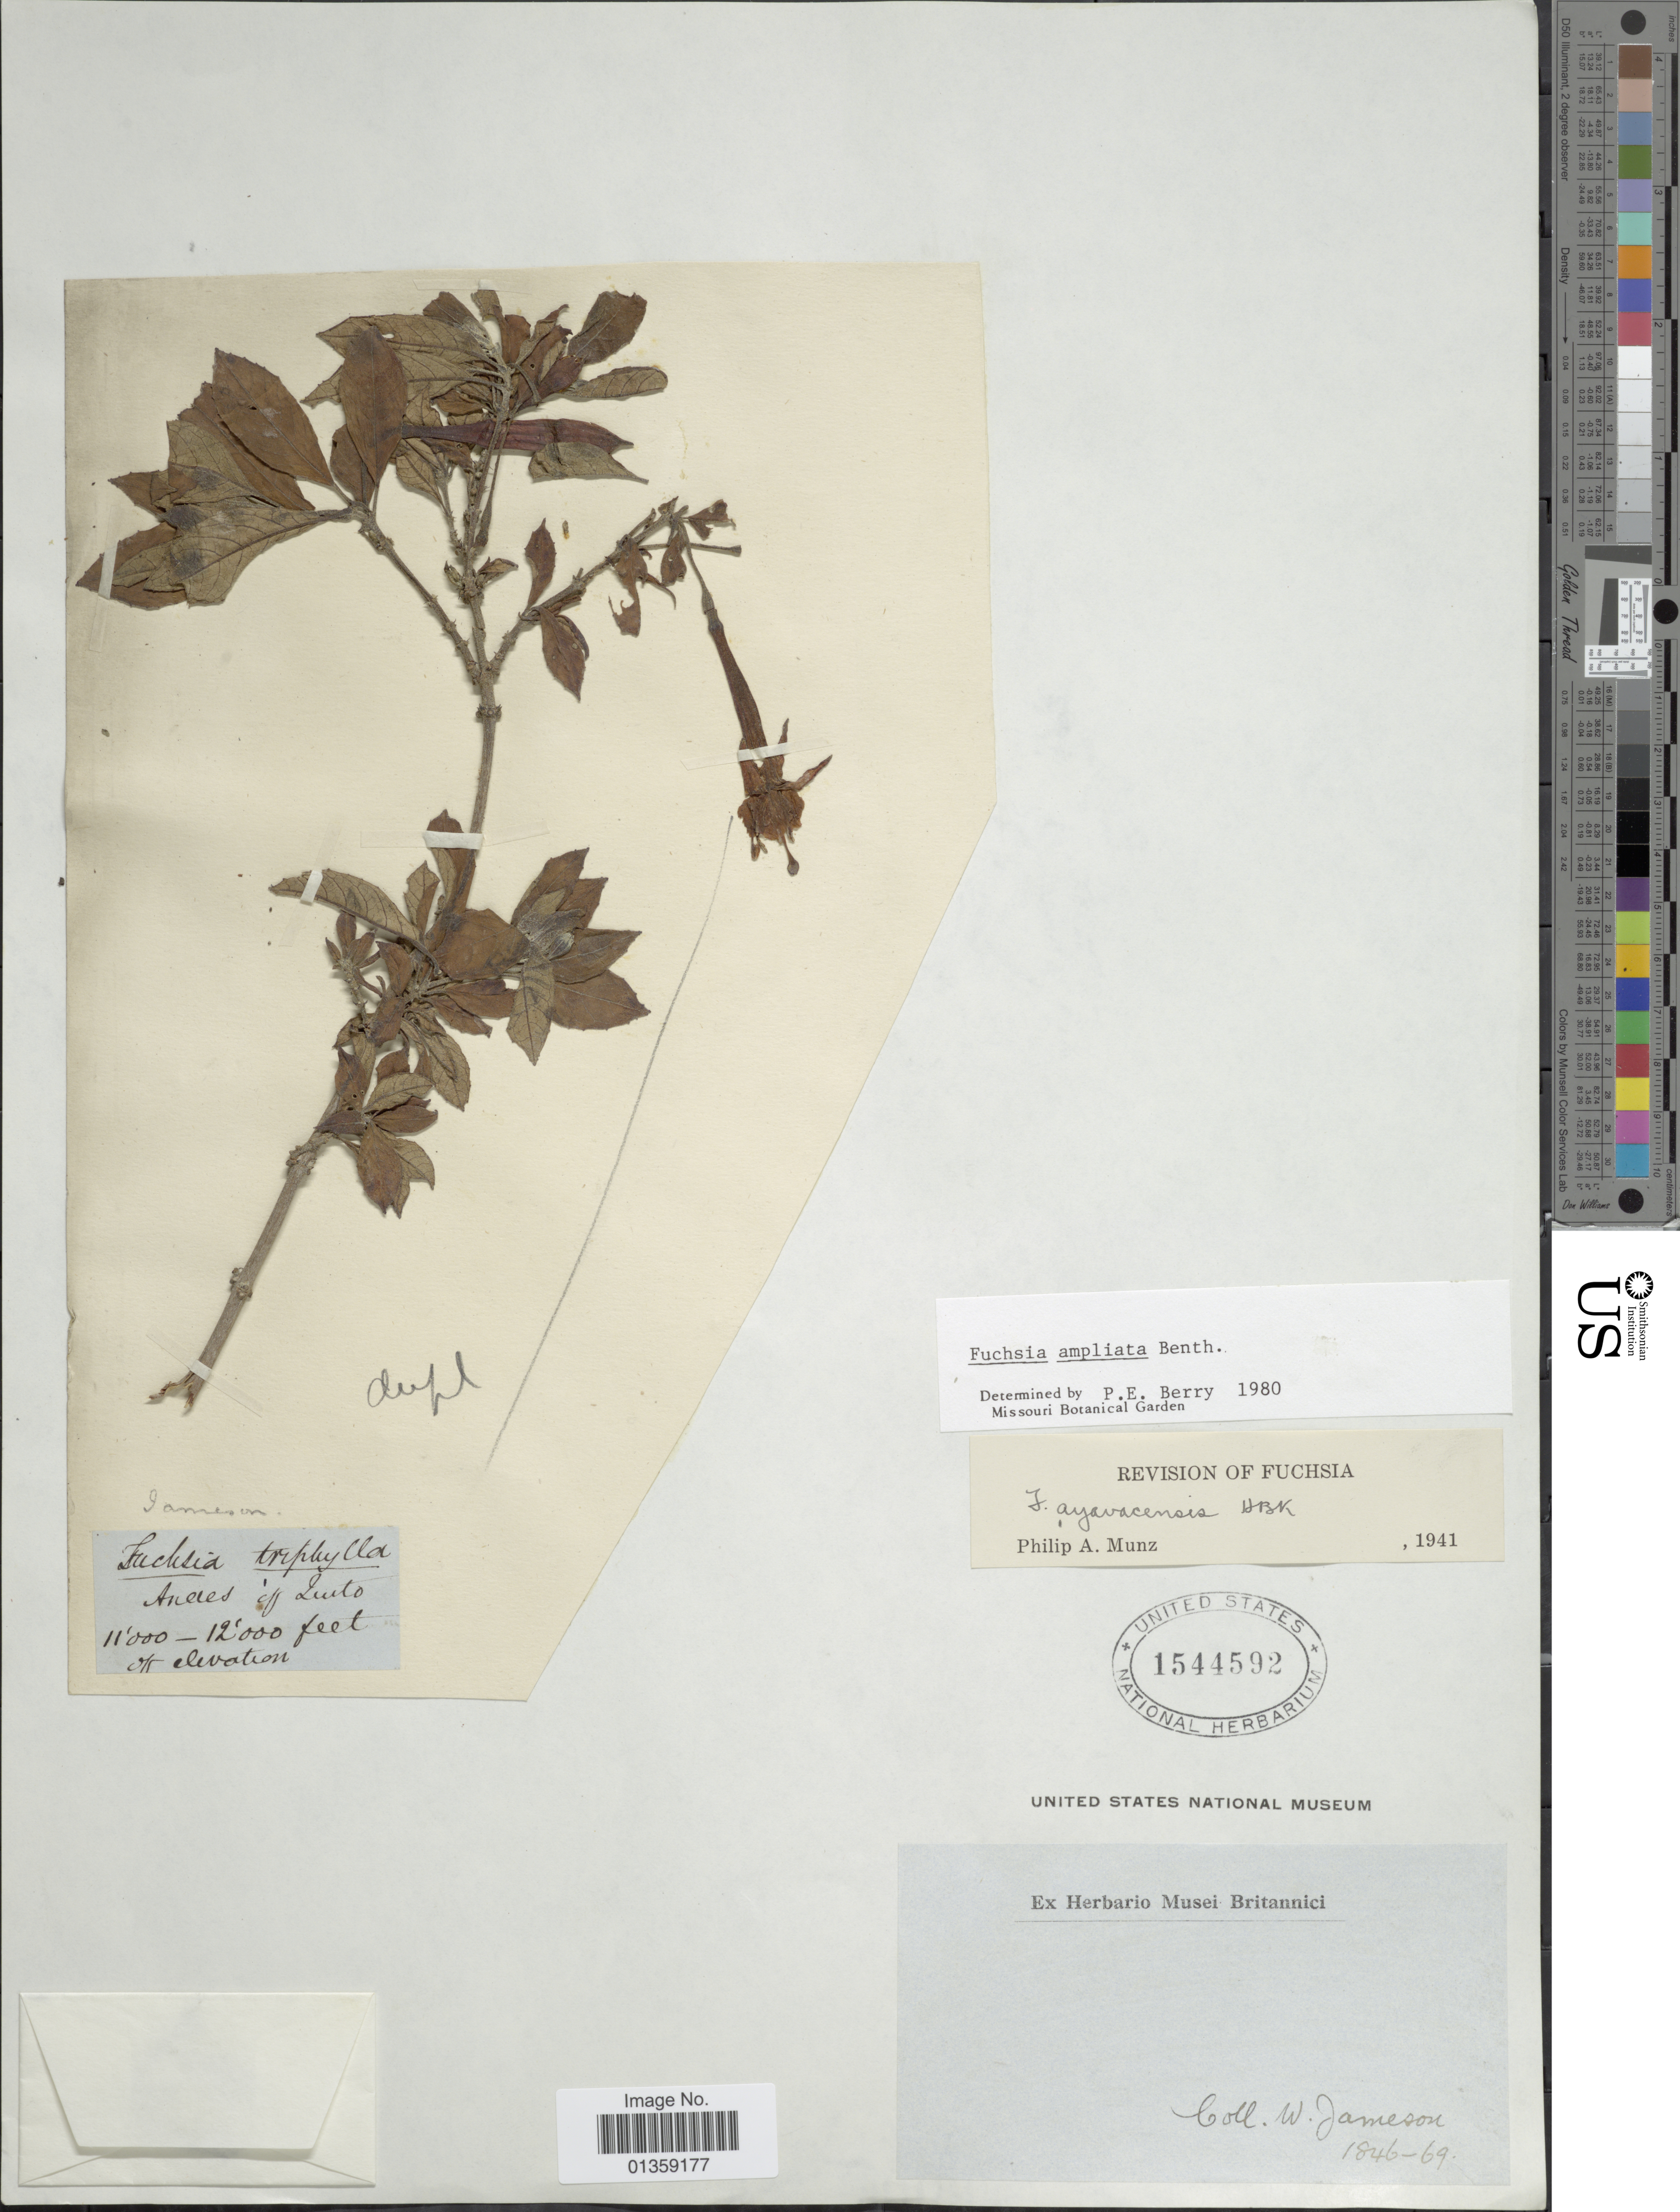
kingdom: Plantae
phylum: Tracheophyta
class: Magnoliopsida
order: Myrtales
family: Onagraceae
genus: Fuchsia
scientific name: Fuchsia ampliata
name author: Benth.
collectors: W. Jameson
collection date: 1846/1869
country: Ecuador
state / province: Pichincha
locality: Andes of Quito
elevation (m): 3353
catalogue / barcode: US 1544592